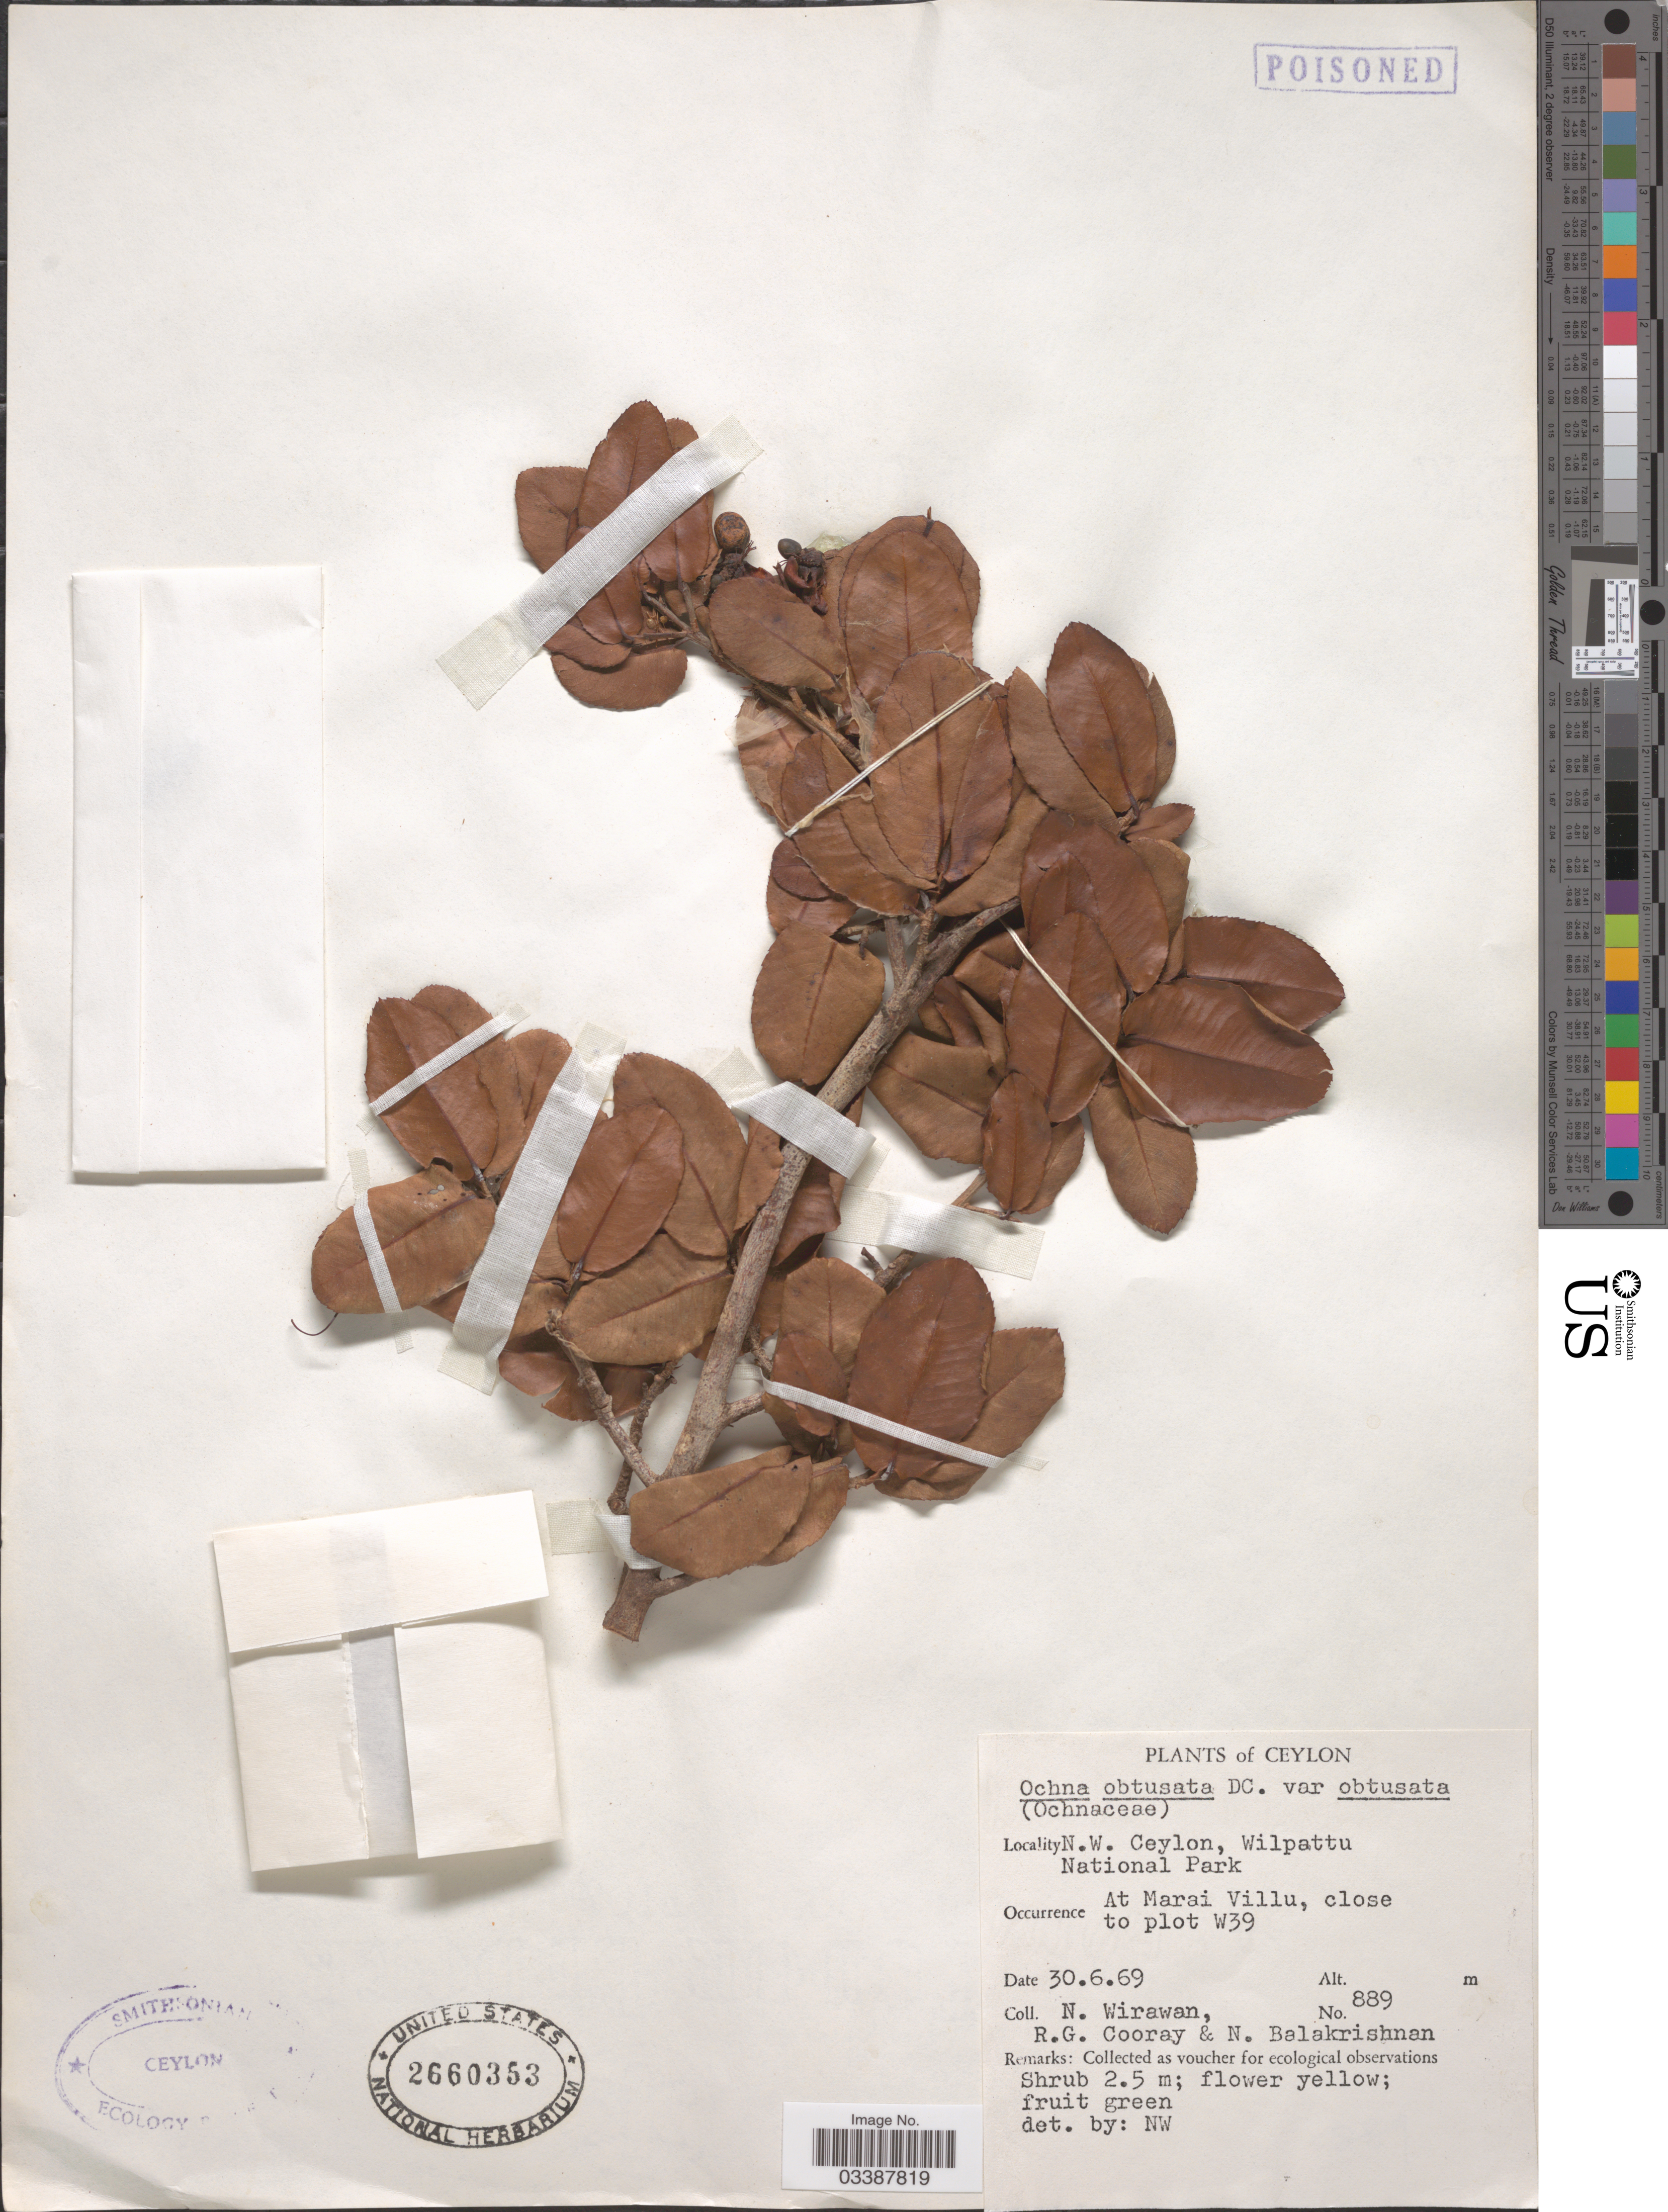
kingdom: Plantae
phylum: Tracheophyta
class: Magnoliopsida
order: Malpighiales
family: Ochnaceae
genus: Ochna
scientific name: Ochna obtusata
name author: DC.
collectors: N. Wirawan, R. Cooray & N. Balakrishnan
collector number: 889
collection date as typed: Transcribed d/m/y: 30/6/69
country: Sri Lanka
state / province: North Western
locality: Ceylon. N. W. Ceylon, Wilpattu National Park. At Marai Villu, close to plot W39.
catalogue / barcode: US 2660353